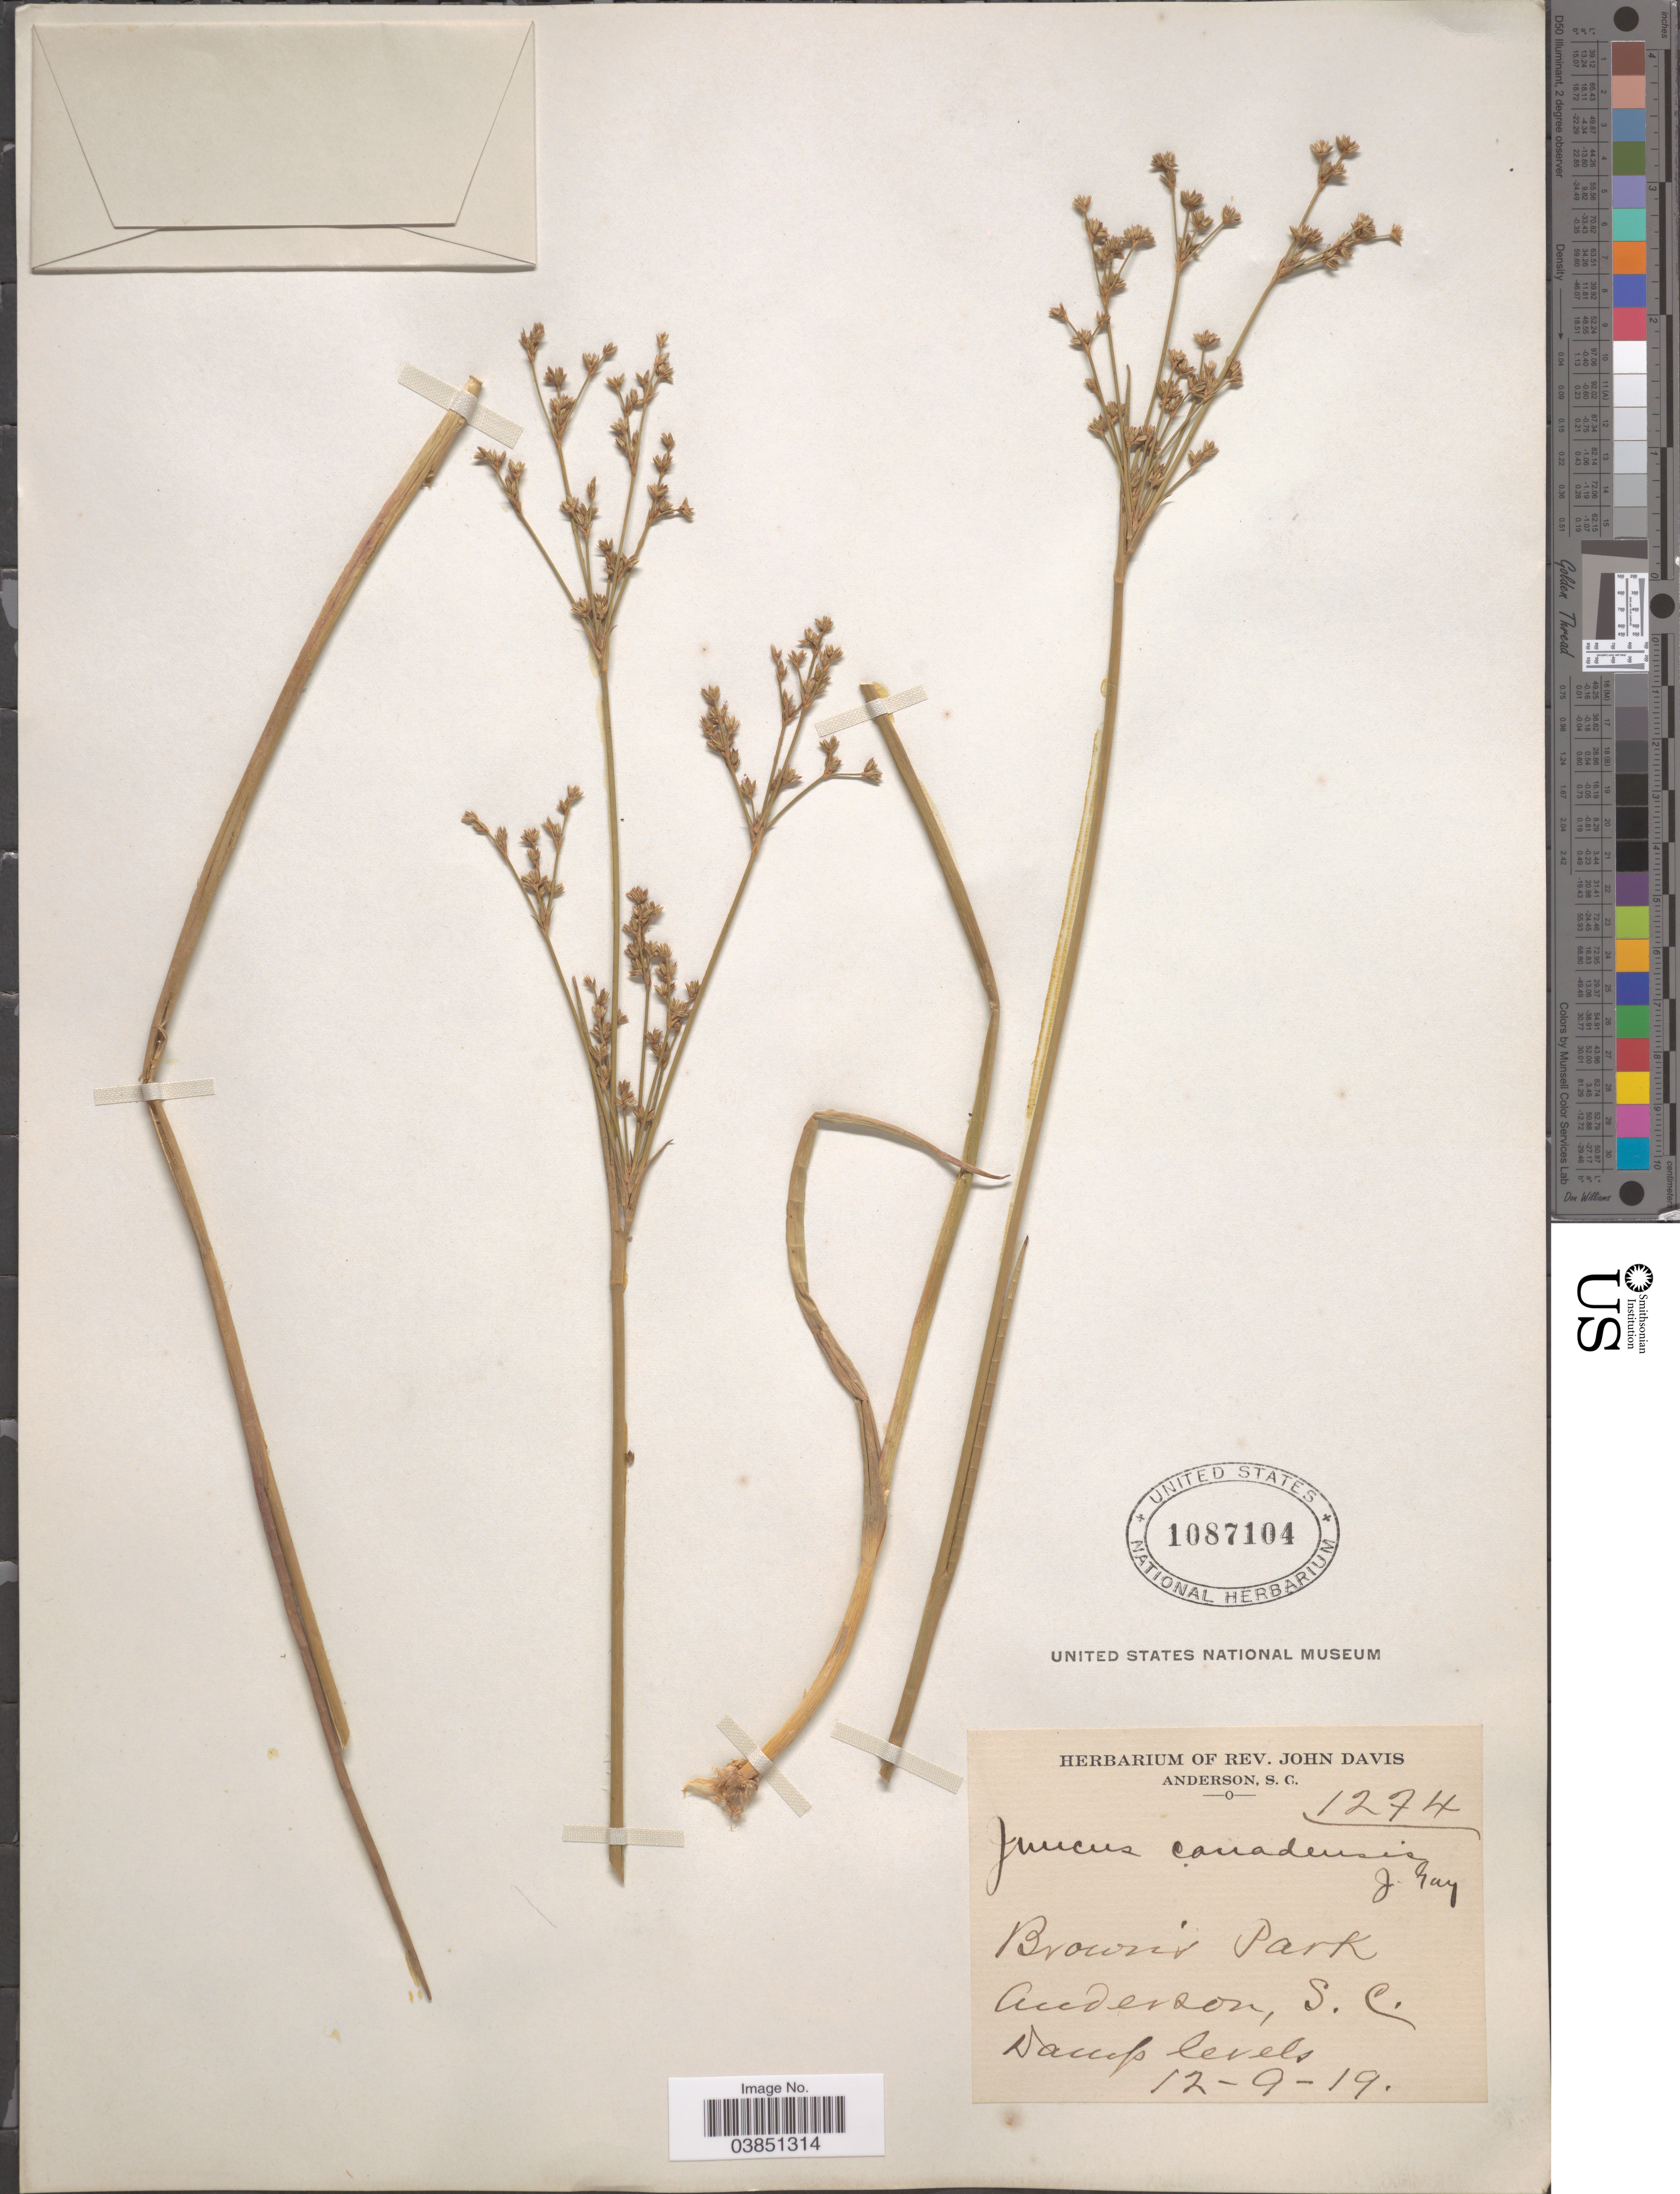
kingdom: Plantae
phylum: Tracheophyta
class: Liliopsida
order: Poales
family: Juncaceae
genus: Juncus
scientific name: Juncus canadensis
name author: J. Gay ex Laharpe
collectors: ex herb. Rev. John Davis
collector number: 1274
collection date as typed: Transcribed d/m/y: 9/12/19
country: United States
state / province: South Carolina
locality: Brown's Park. Anderson.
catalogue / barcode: US 1087104